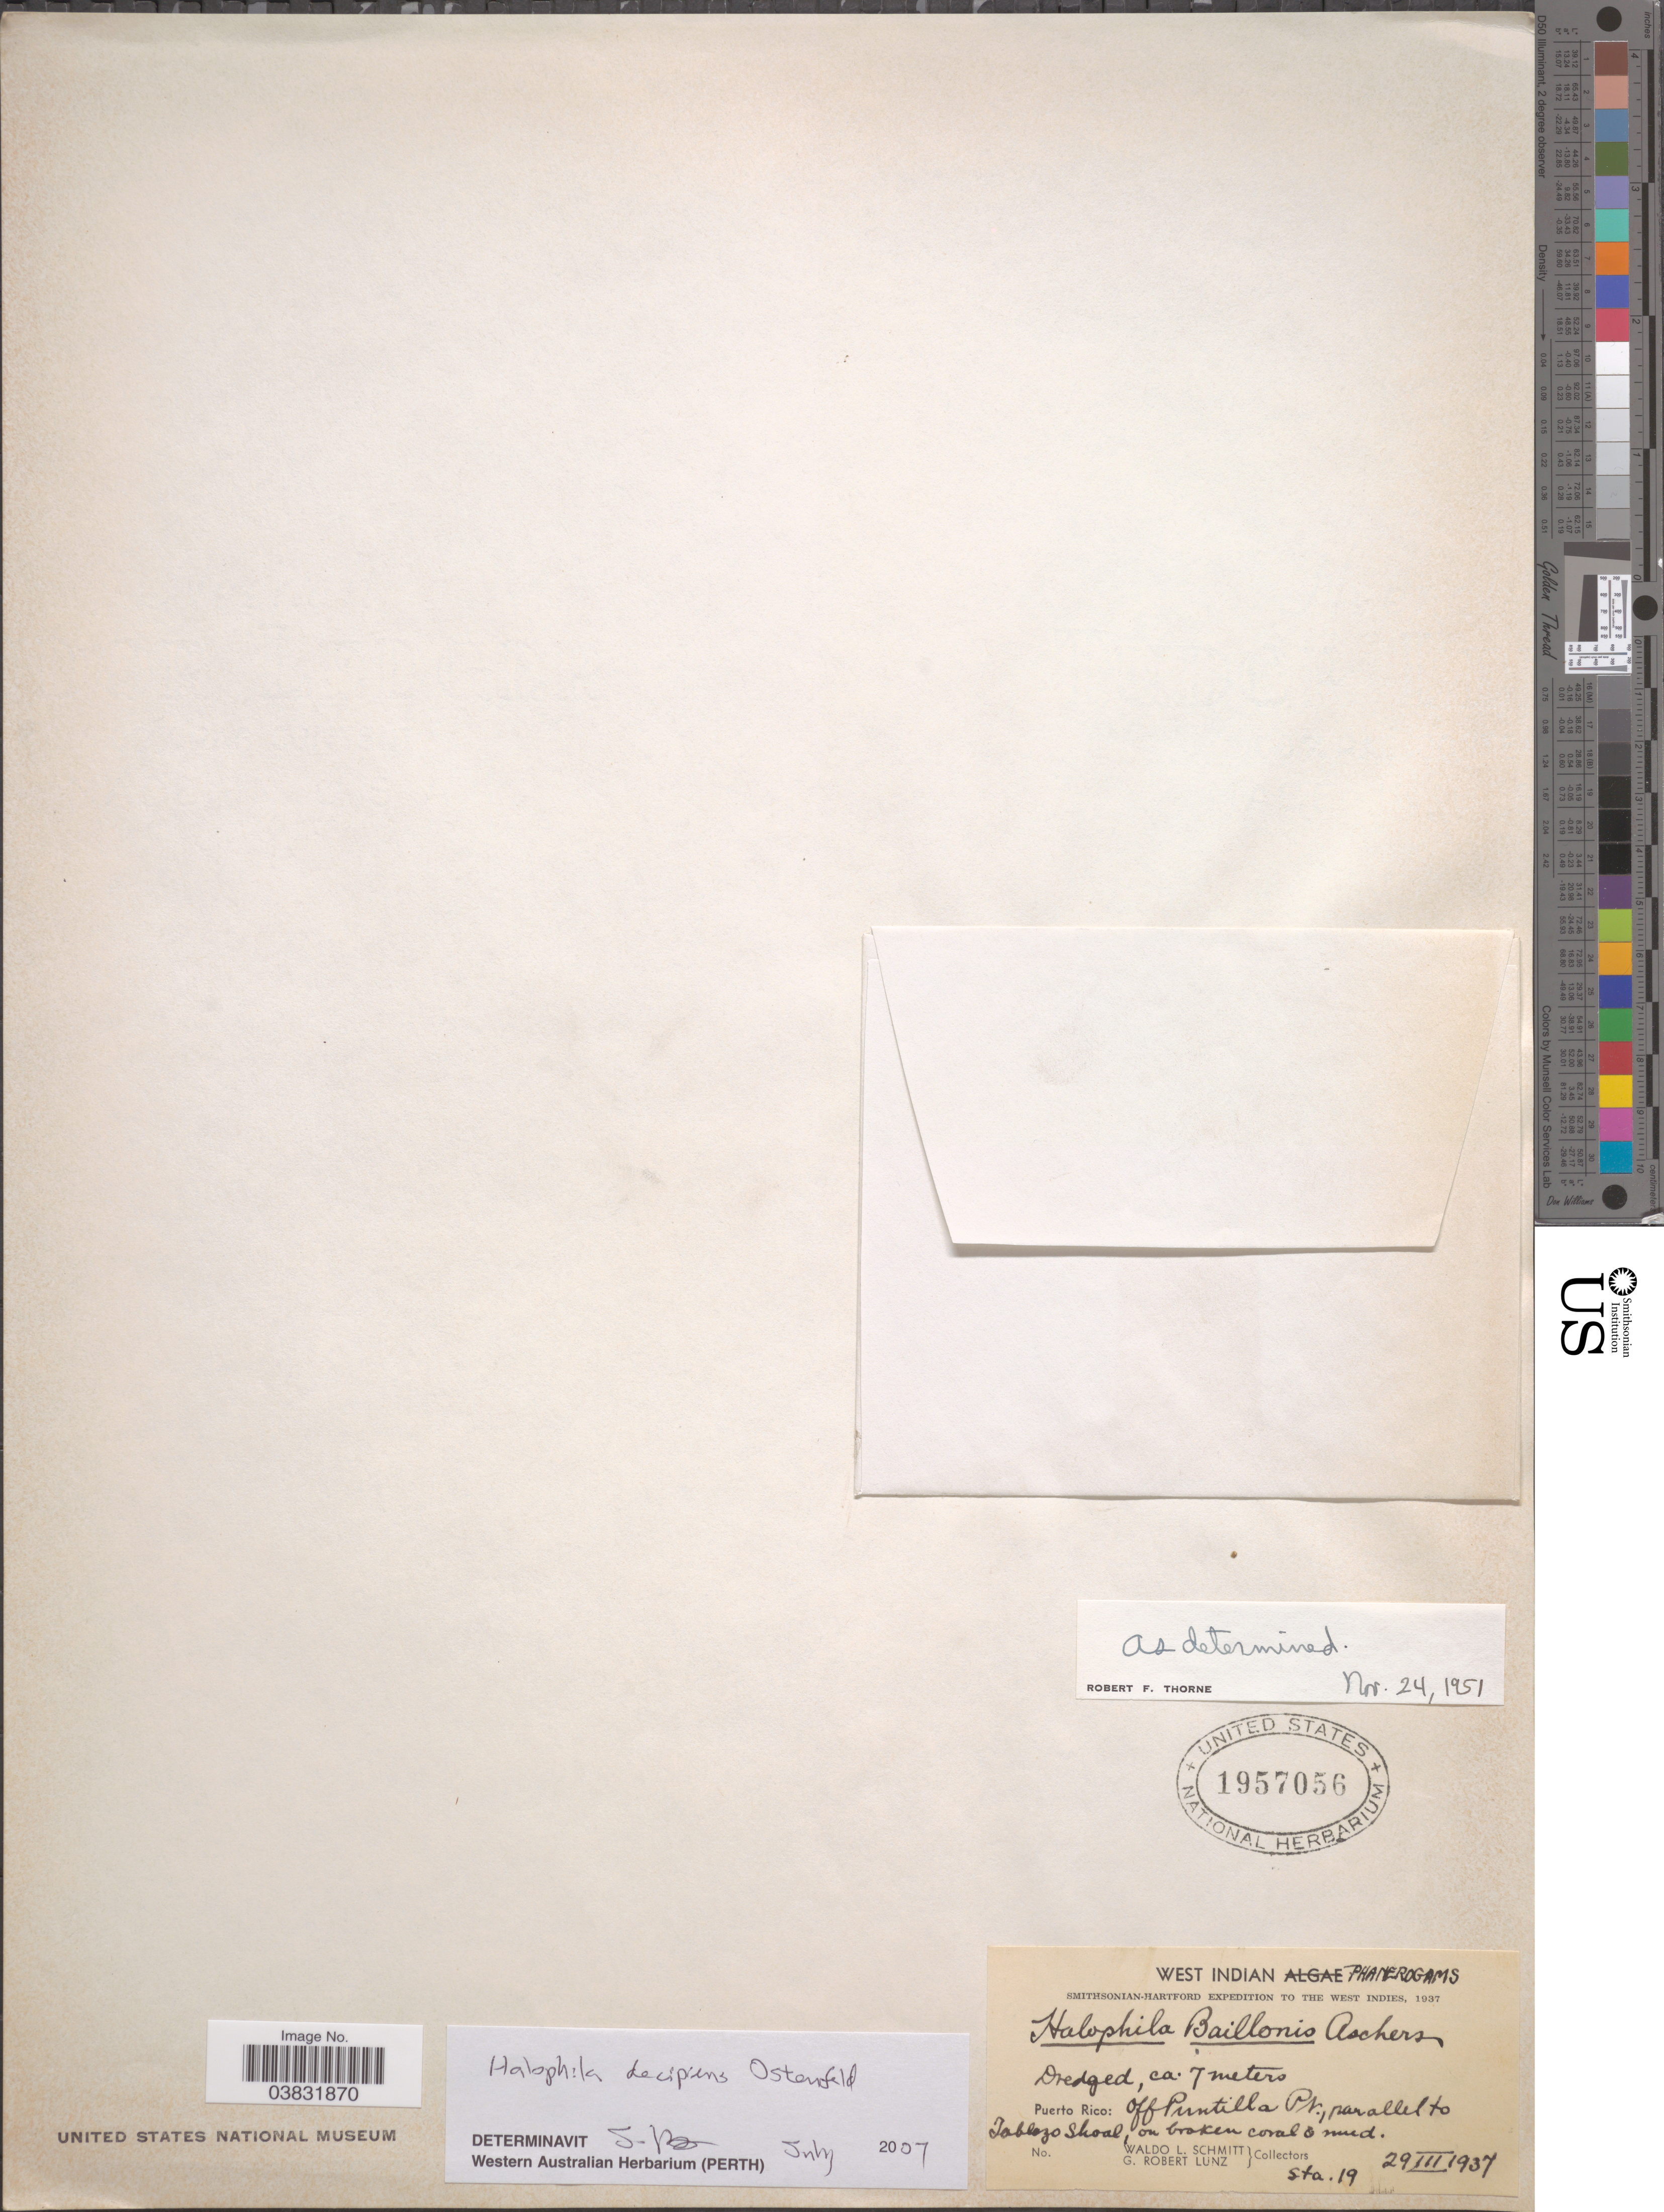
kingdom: Plantae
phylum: Tracheophyta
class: Liliopsida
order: Alismatales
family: Hydrocharitaceae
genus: Halophila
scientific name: Halophila decipiens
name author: Ostenf.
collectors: W. L. Schmitt & G. Lunz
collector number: Sta.19?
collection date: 1937-03-29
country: Puerto Rico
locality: West Indian. Puerto Rico: off Puntilla Pt., parallel to Tablazo Shoal, on broken coral & mud.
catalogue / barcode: US 1957056